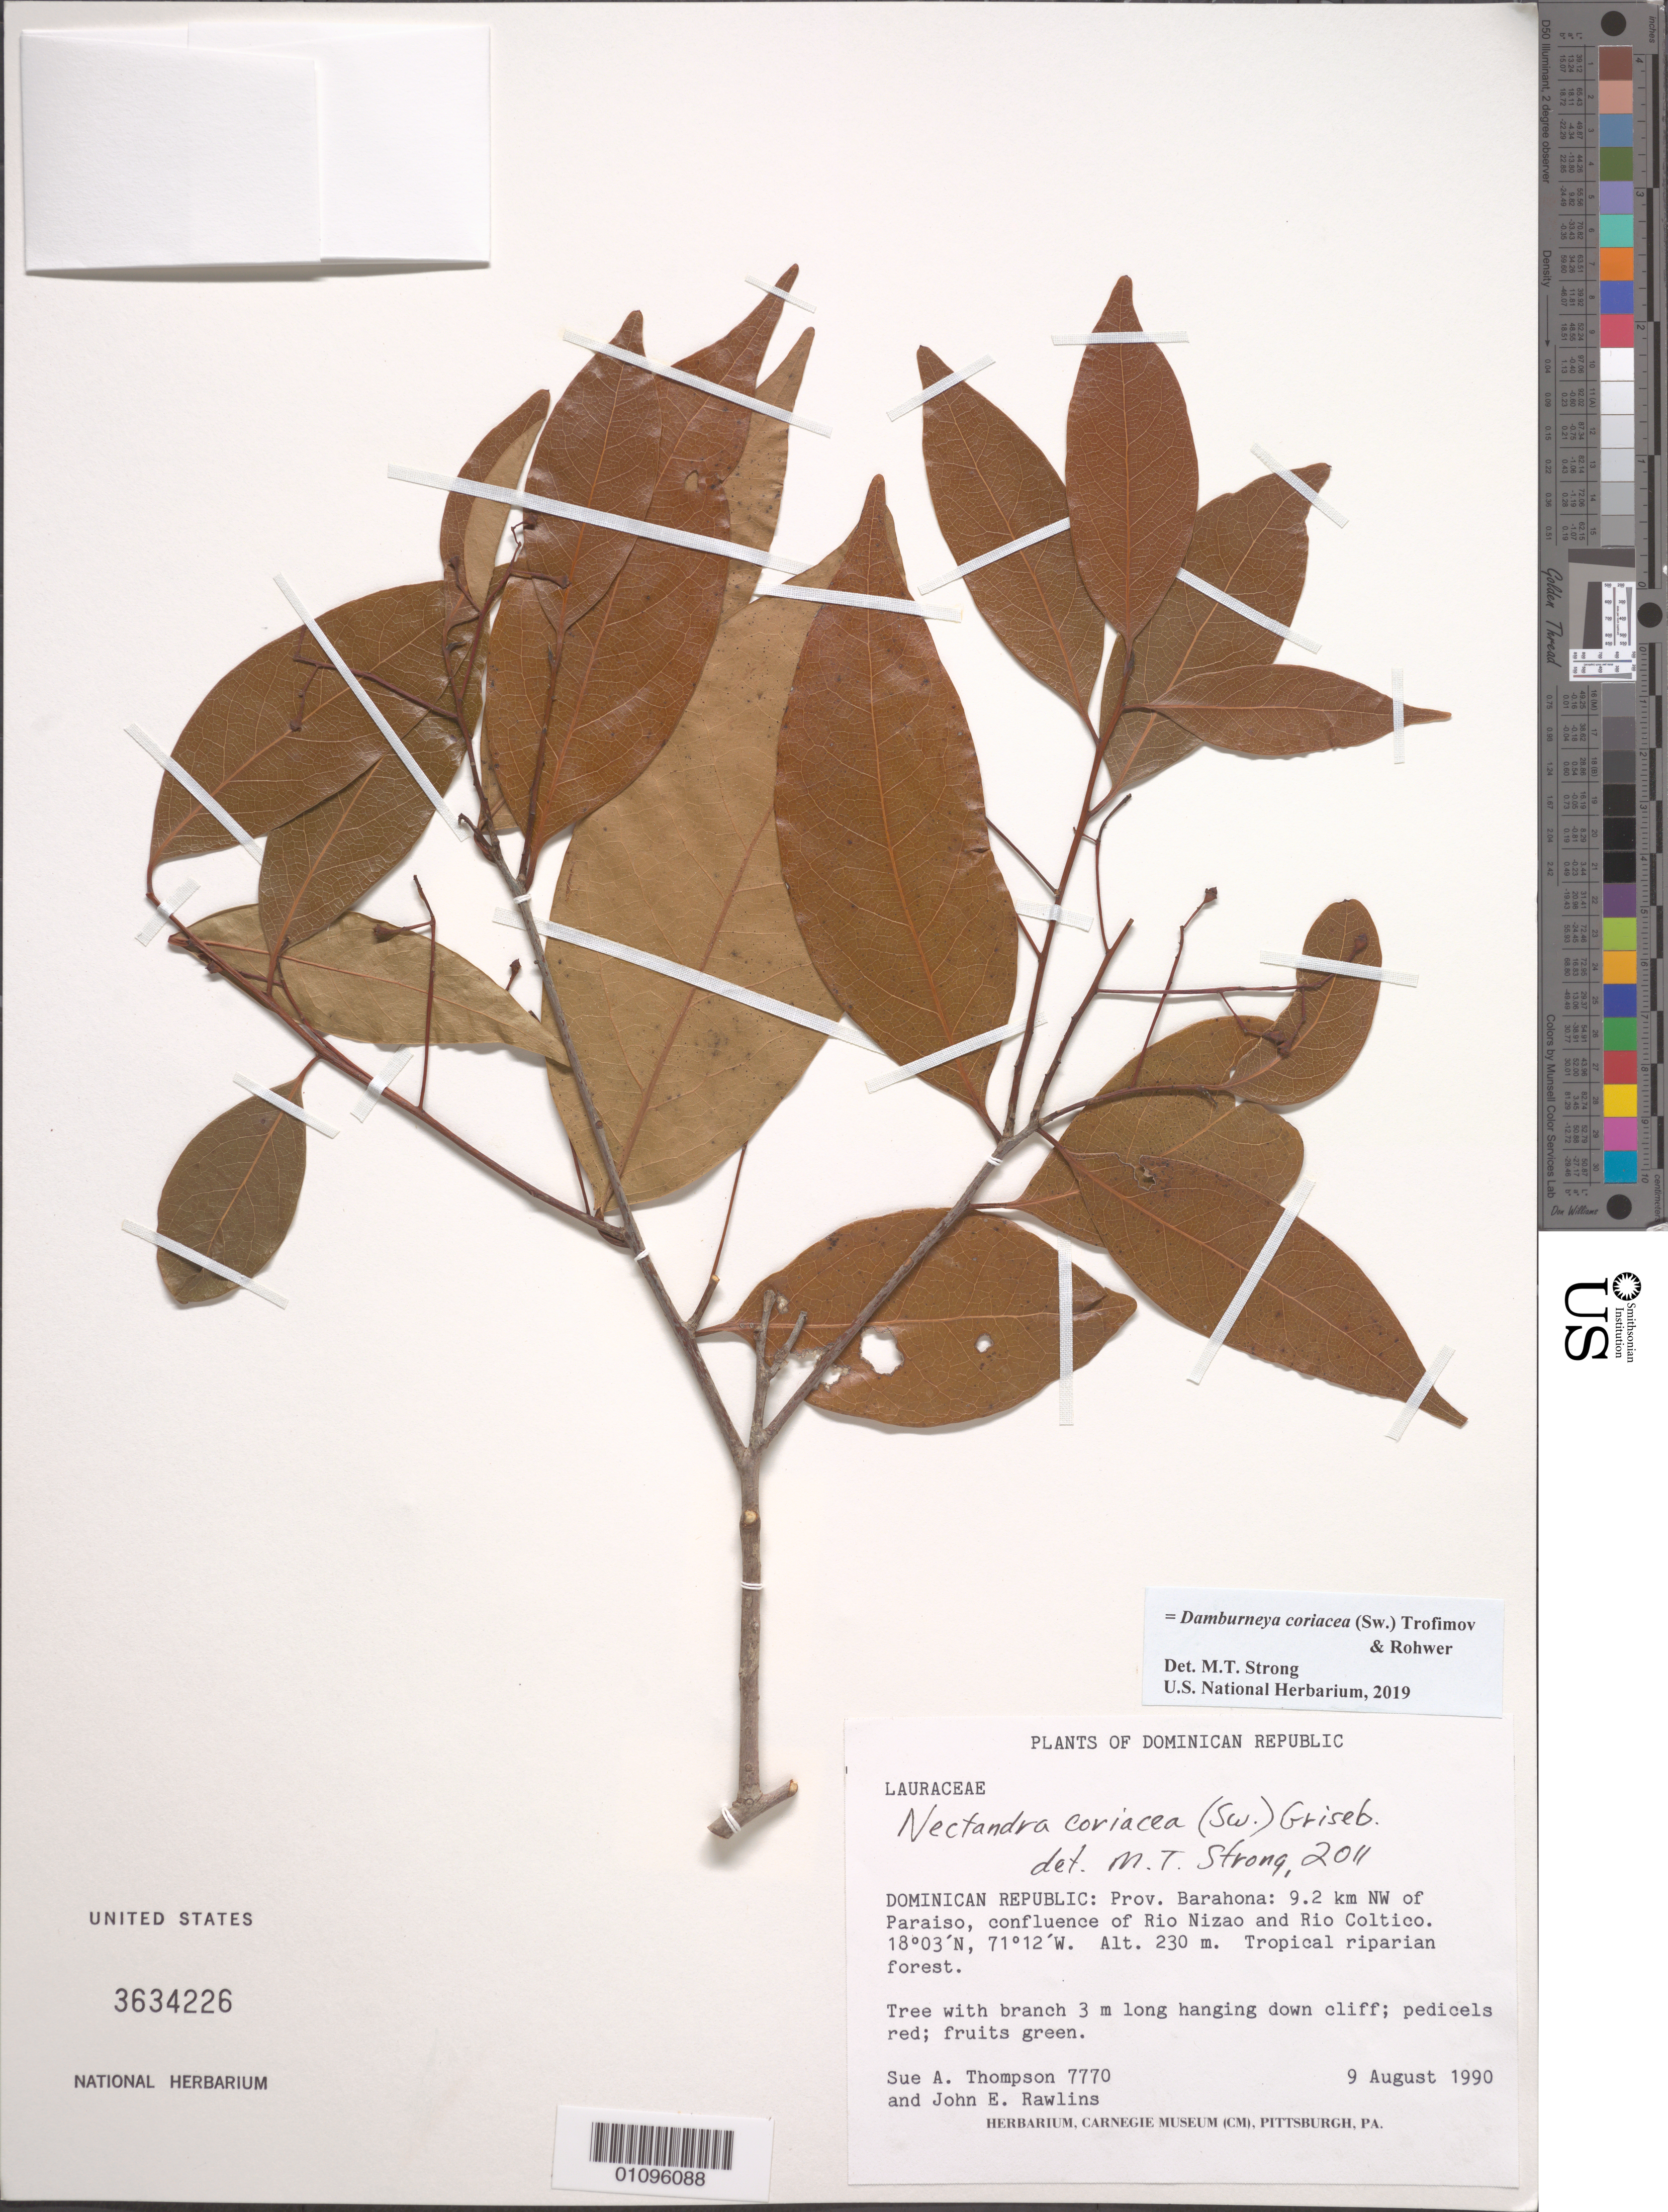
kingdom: Plantae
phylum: Tracheophyta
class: Magnoliopsida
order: Laurales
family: Lauraceae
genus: Damburneya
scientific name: Damburneya coriacea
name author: (Sw.) Trofimov & Rohwer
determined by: Strong, M. T., (US), Smithsonian Institution - National Museum of Natural History (UNITED STATES)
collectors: S. A. Thompson & J. Rawlins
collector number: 7770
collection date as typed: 09 Aug 1990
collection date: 1990-08-09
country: Dominican Republic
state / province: Barahona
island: Hispaniola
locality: Paraiso, 9.2 km NW; confluence of Rio Mizao and Rio Coltico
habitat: Tropical riparian forest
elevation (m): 230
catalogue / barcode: US 3634226